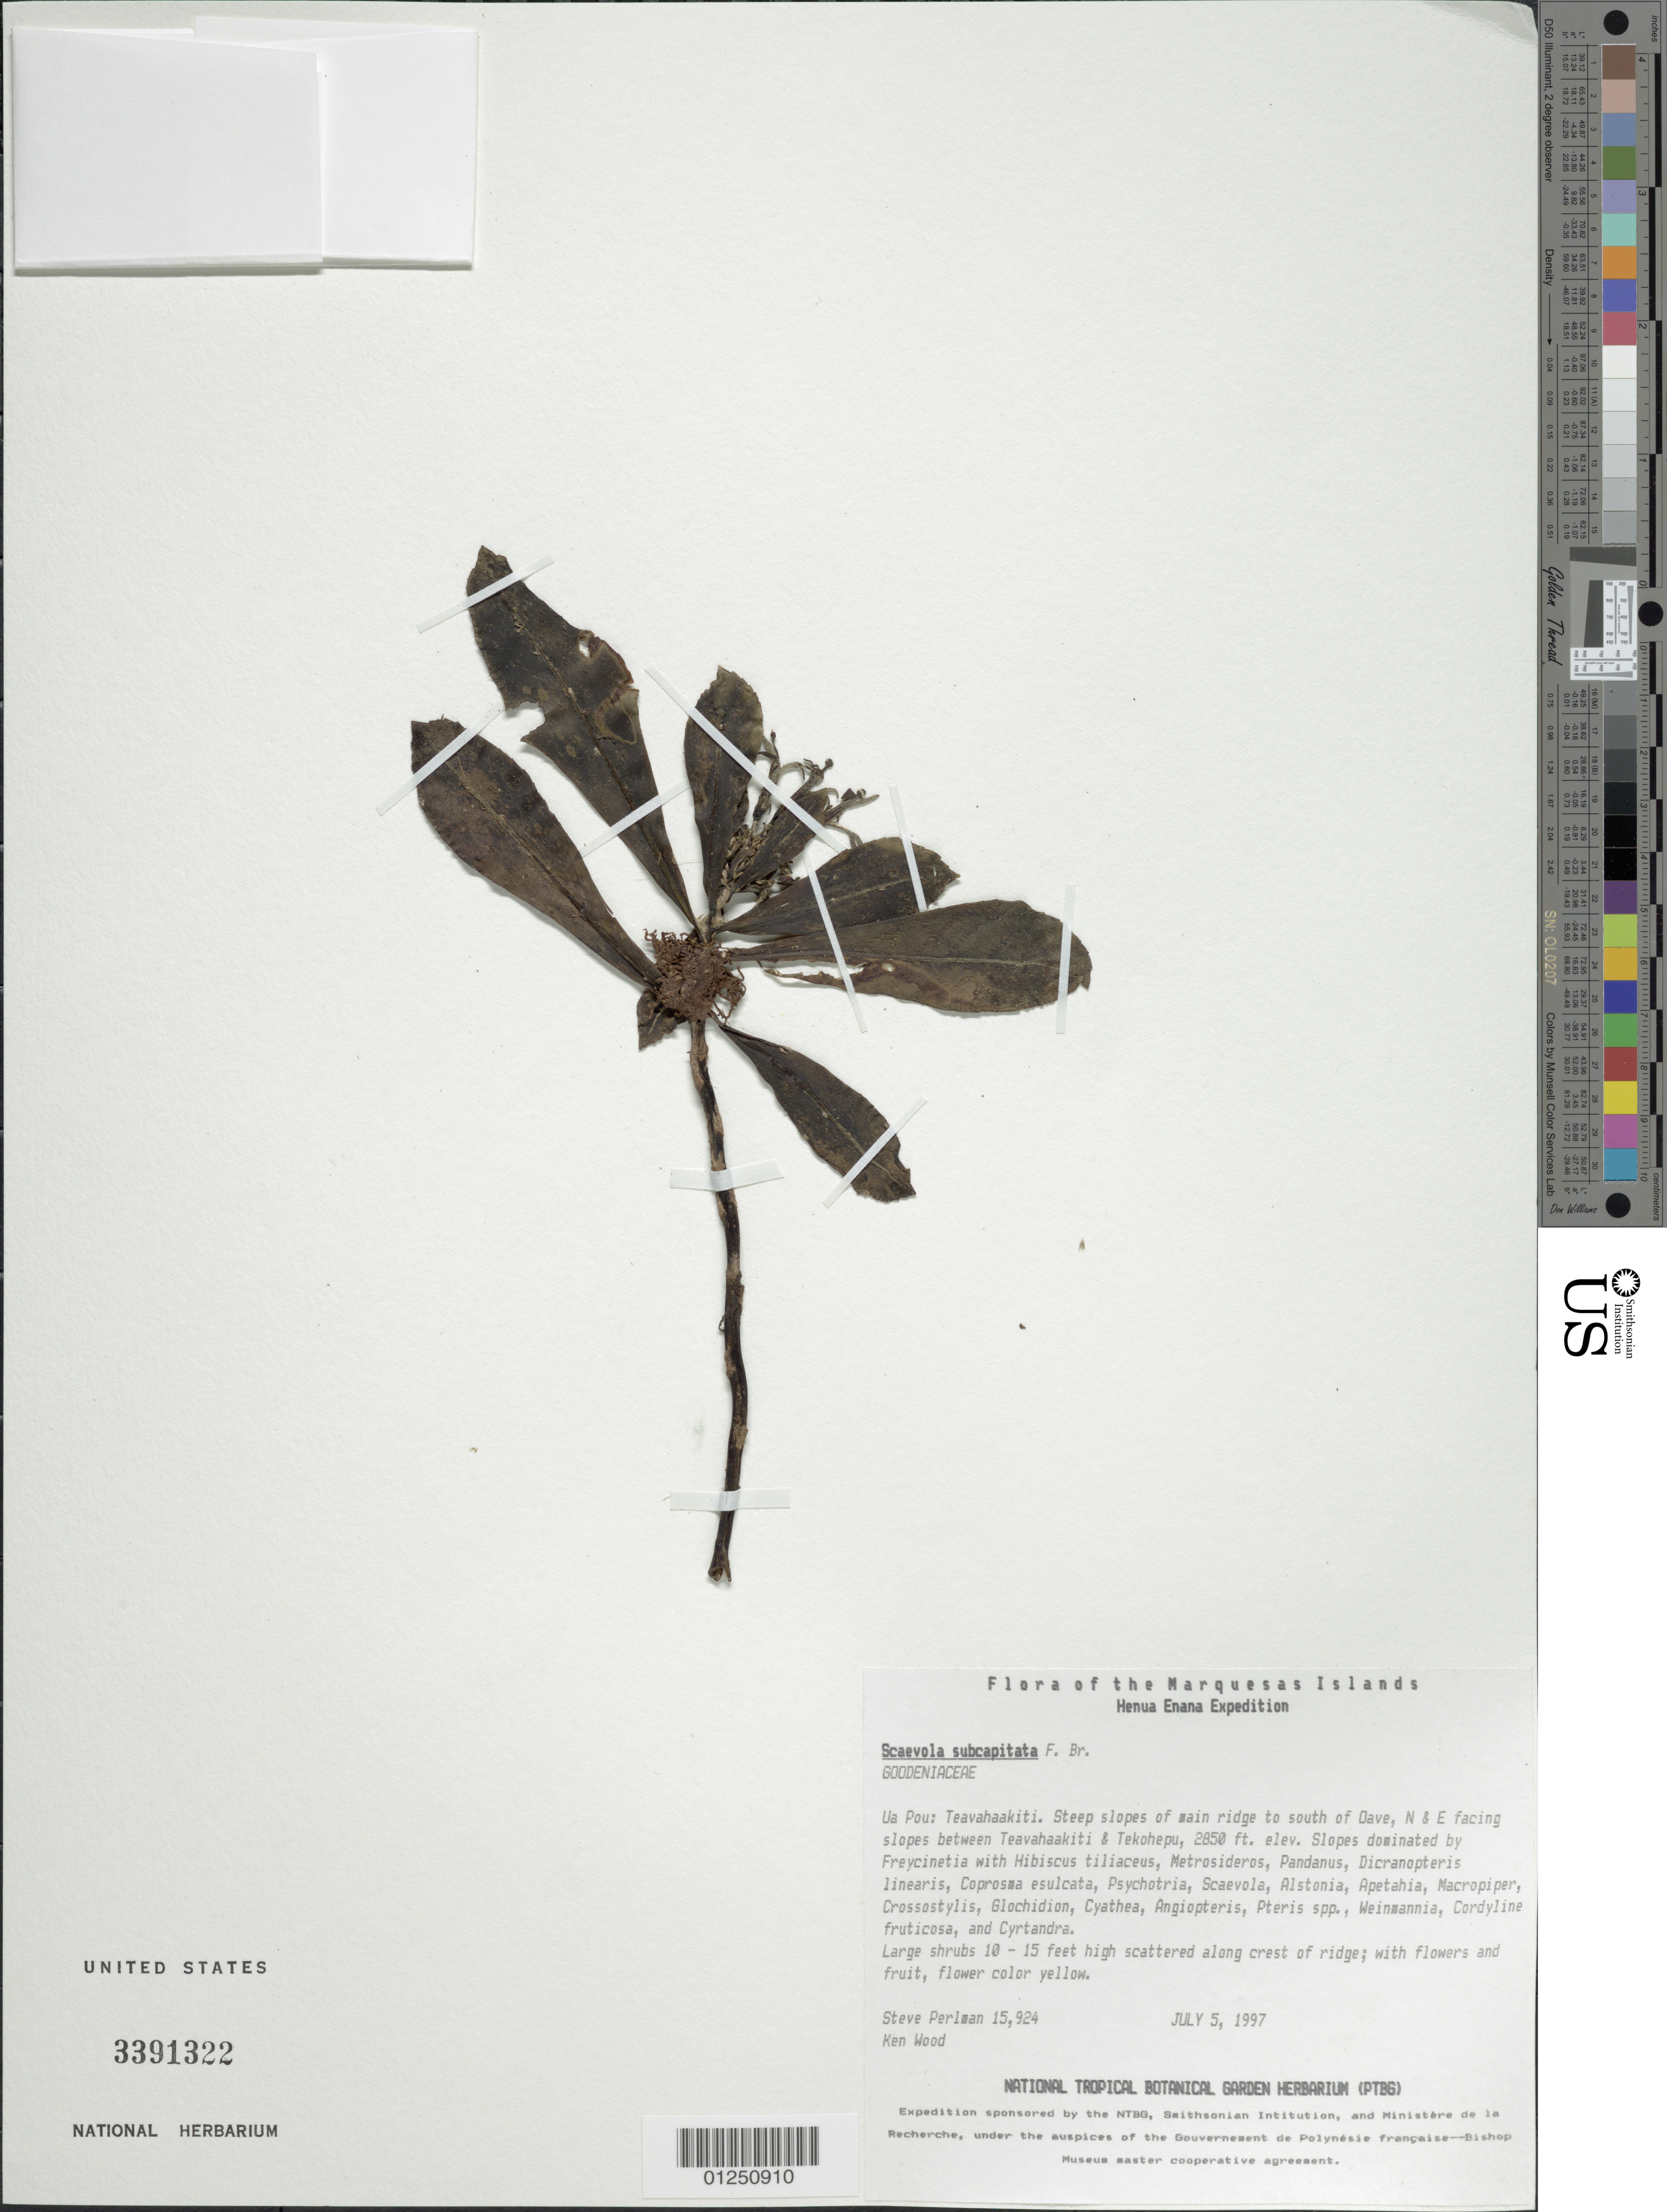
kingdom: Plantae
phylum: Tracheophyta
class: Magnoliopsida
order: Asterales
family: Goodeniaceae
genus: Scaevola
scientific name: Scaevola subcapitata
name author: F. Br.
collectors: S. P. Perlman & K. R. Wood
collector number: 15924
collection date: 1997-07-05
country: French Polynesia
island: Ua Pou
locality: Teavahaakiti, steep slopes of main ridge to S of Oave, N & E facing cliffs between Teavahaakiti & Tekohepu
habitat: Along crest of ridge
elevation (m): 869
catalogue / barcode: US 3391322